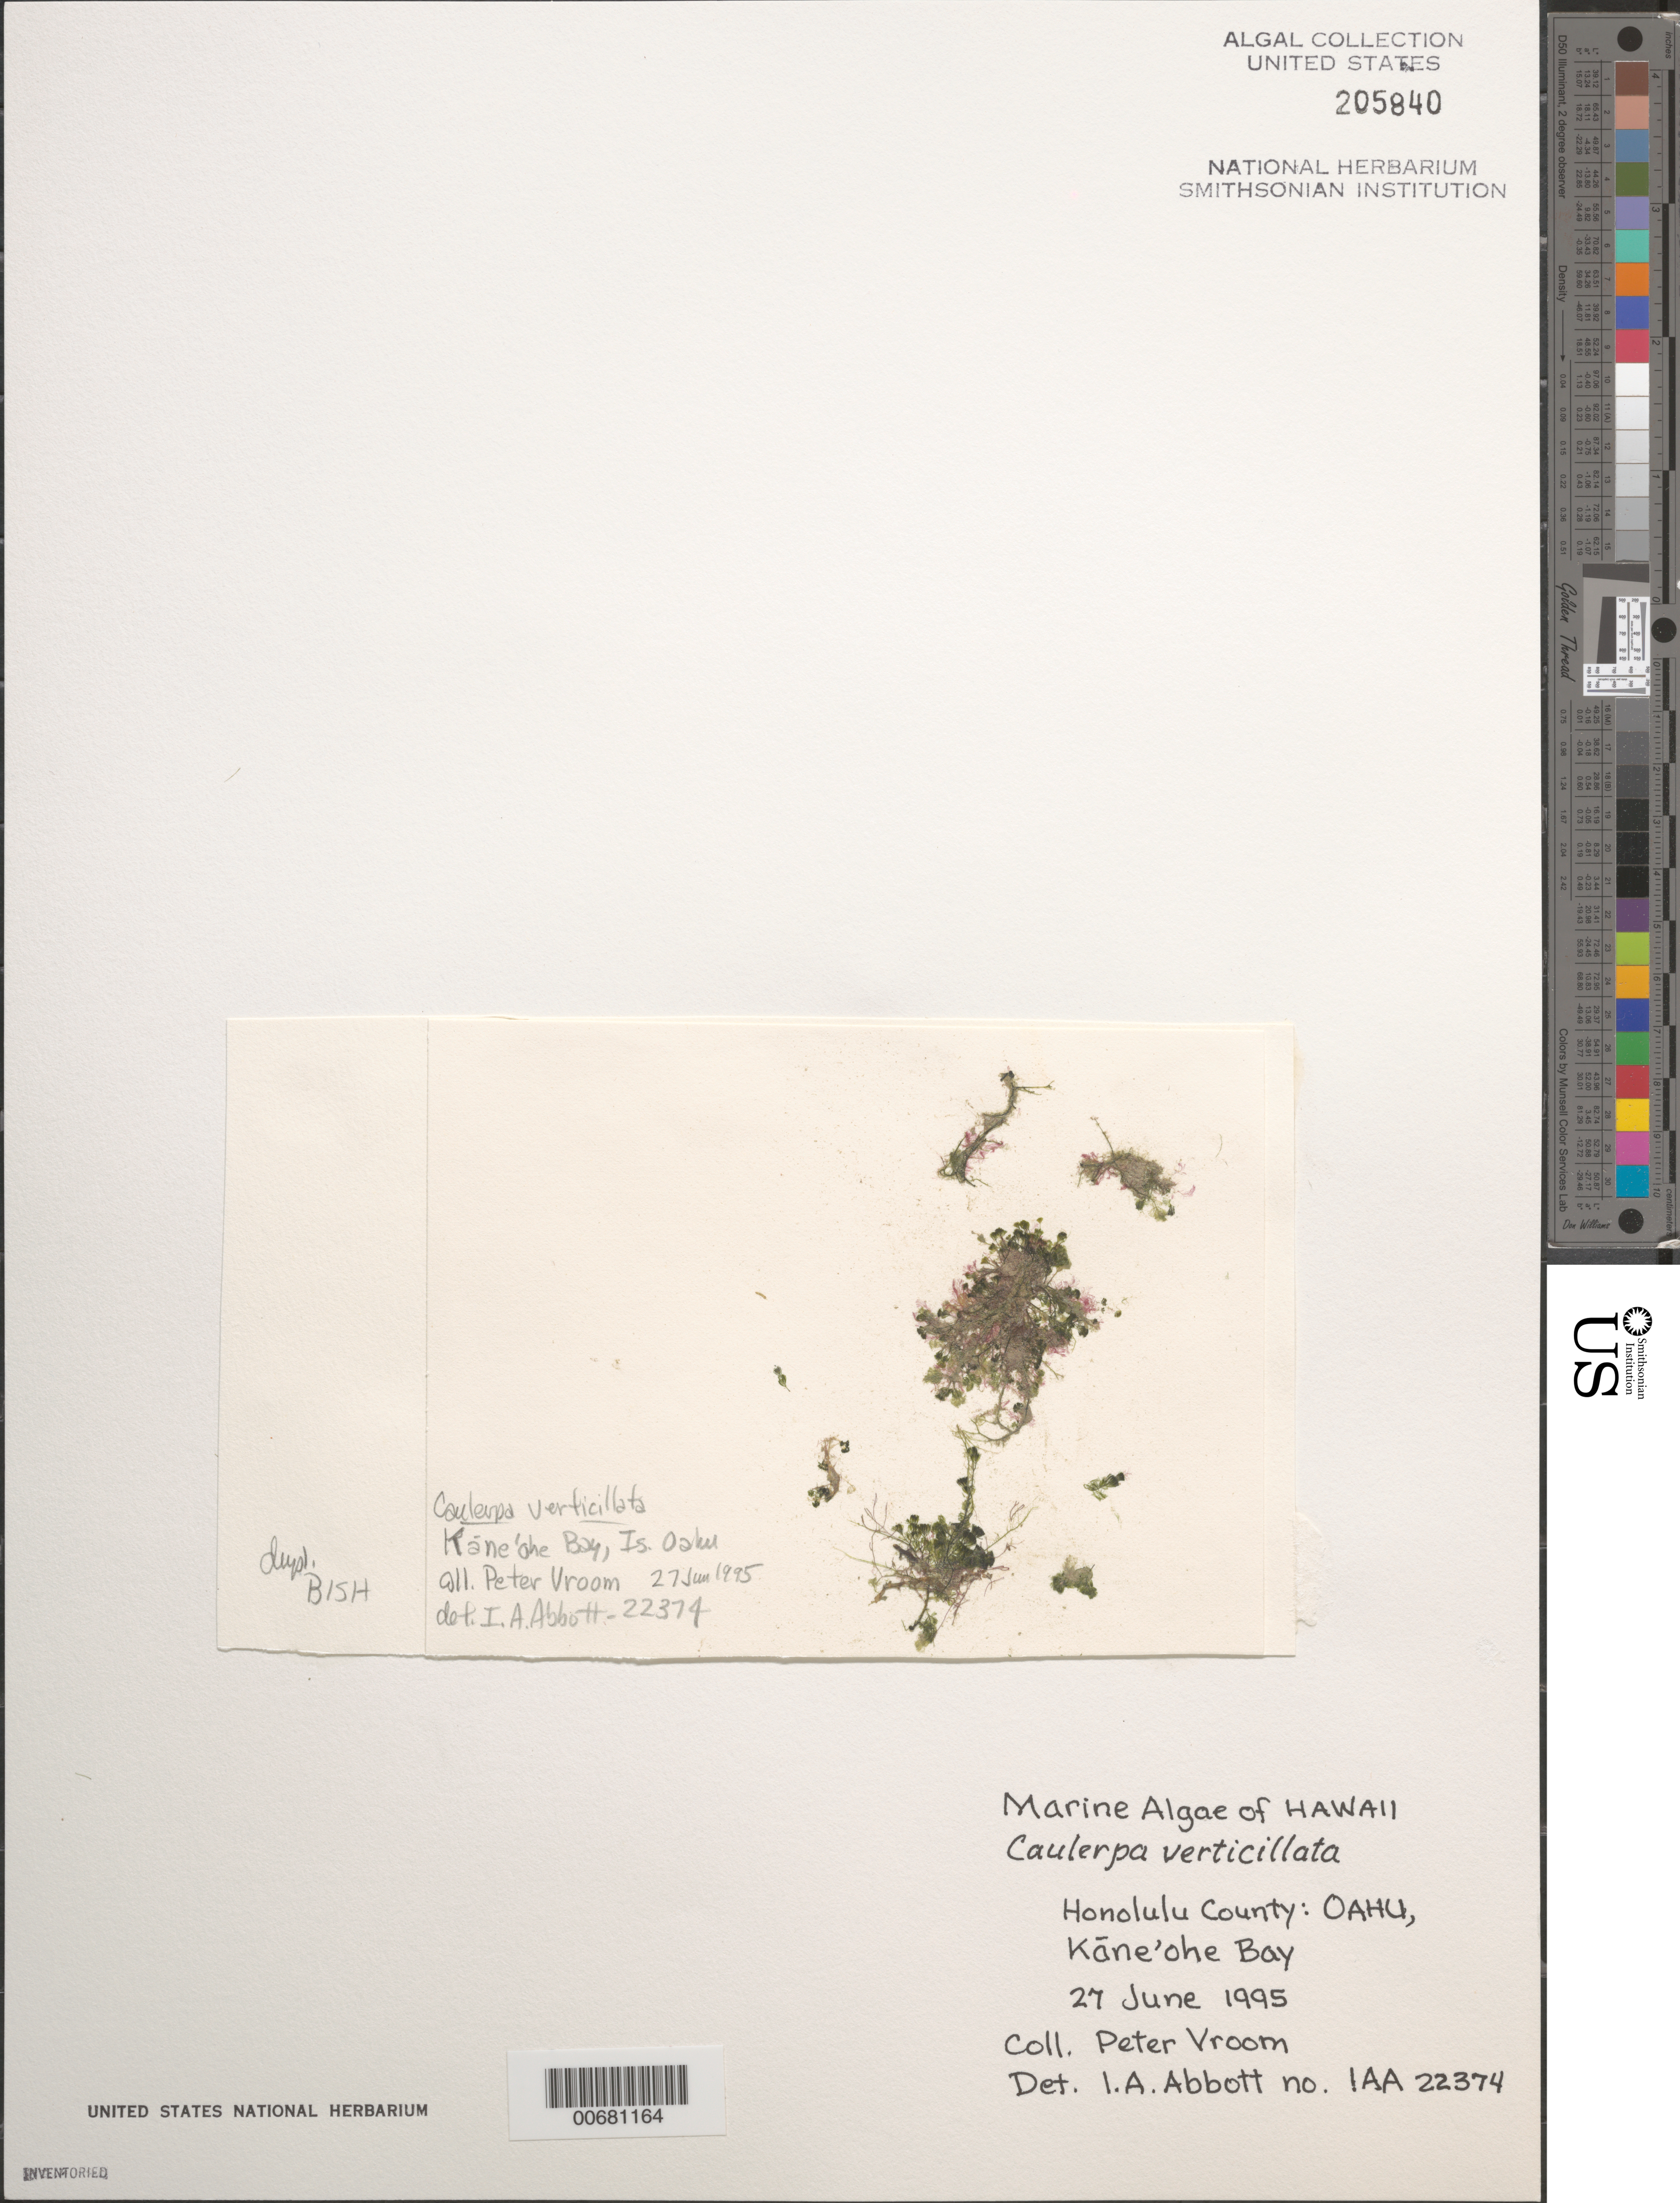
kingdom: Plantae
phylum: Chlorophyta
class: Ulvophyceae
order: Bryopsidales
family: Caulerpaceae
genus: Caulerpa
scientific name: Caulerpa verticillata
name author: J. Agardh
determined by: Abbott, Isabella A.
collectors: P. Vroom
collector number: IAA 22374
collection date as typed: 27 Jun 1995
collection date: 1995-06-27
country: United States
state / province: Hawaii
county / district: Honolulu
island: Oahu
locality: Kane'ohe Bay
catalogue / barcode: US 205840